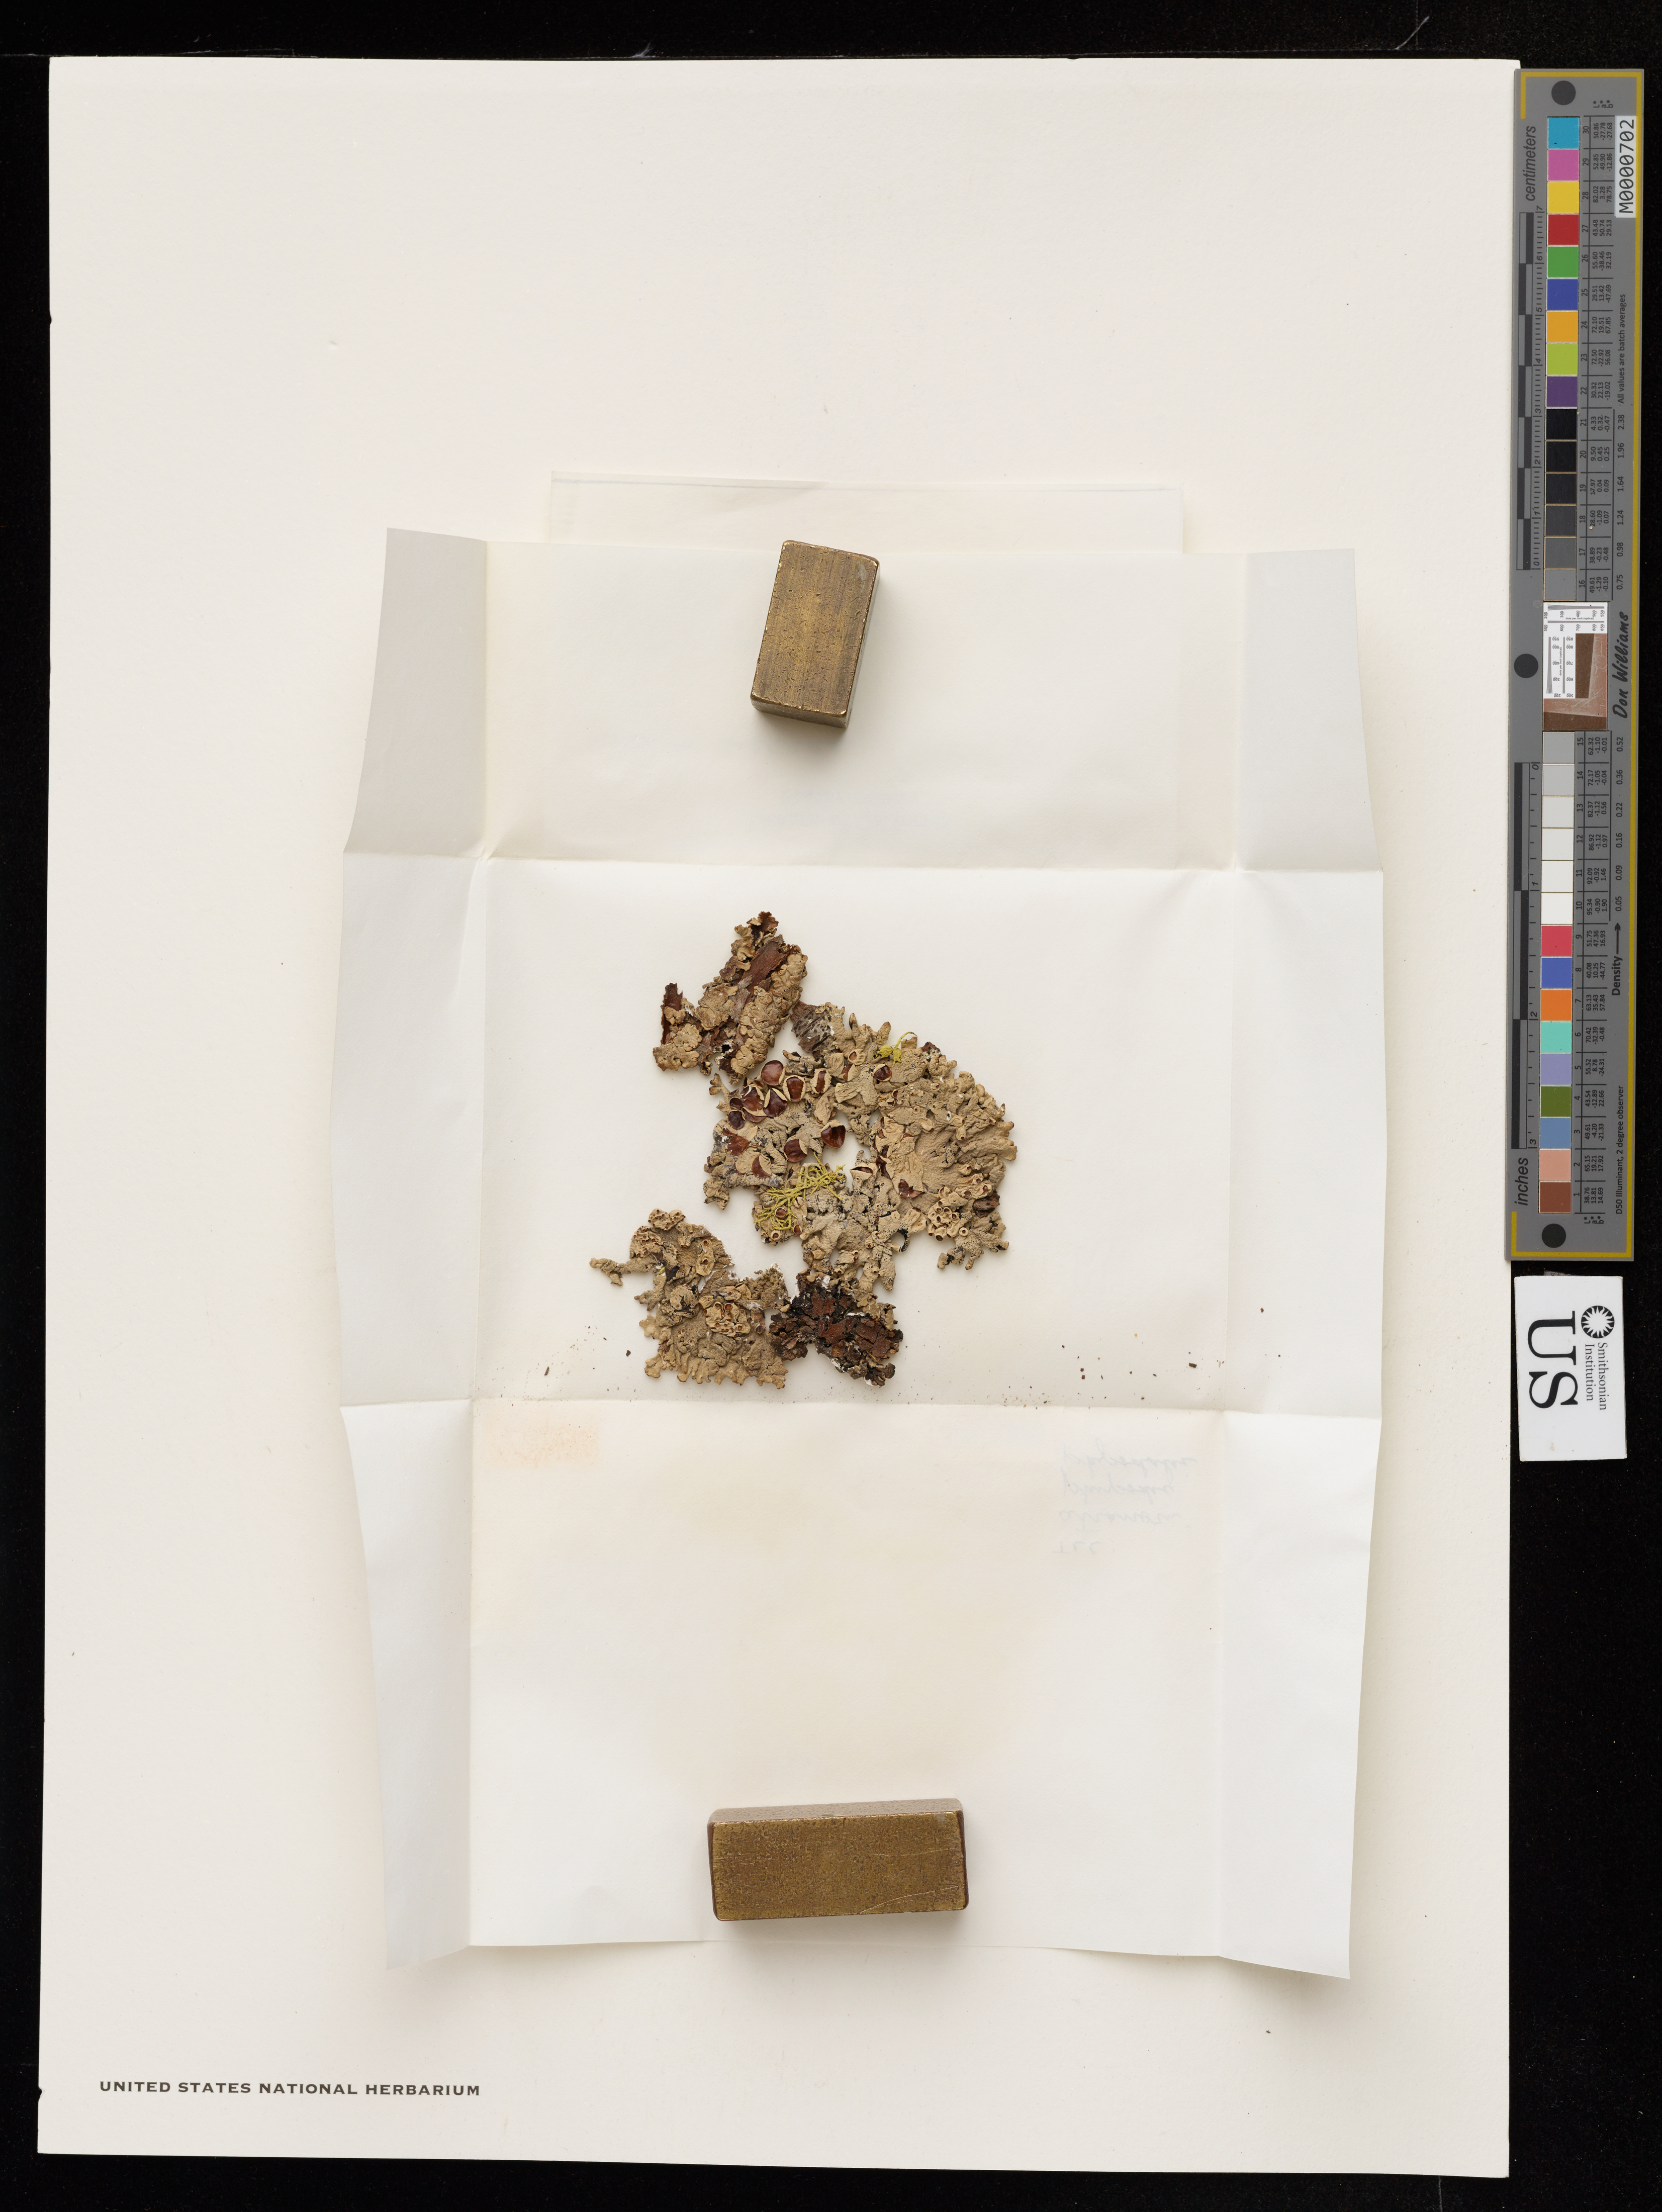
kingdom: Fungi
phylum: Ascomycota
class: Lecanoromycetes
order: Lecanorales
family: Parmeliaceae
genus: Hypogymnia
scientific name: Hypogymnia sierrae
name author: L.H. Pike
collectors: M. Hale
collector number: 57469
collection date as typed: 08 Aug 1980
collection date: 1980-08-08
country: United States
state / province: California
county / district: Placer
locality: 2 mi n of tahoe city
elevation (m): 0